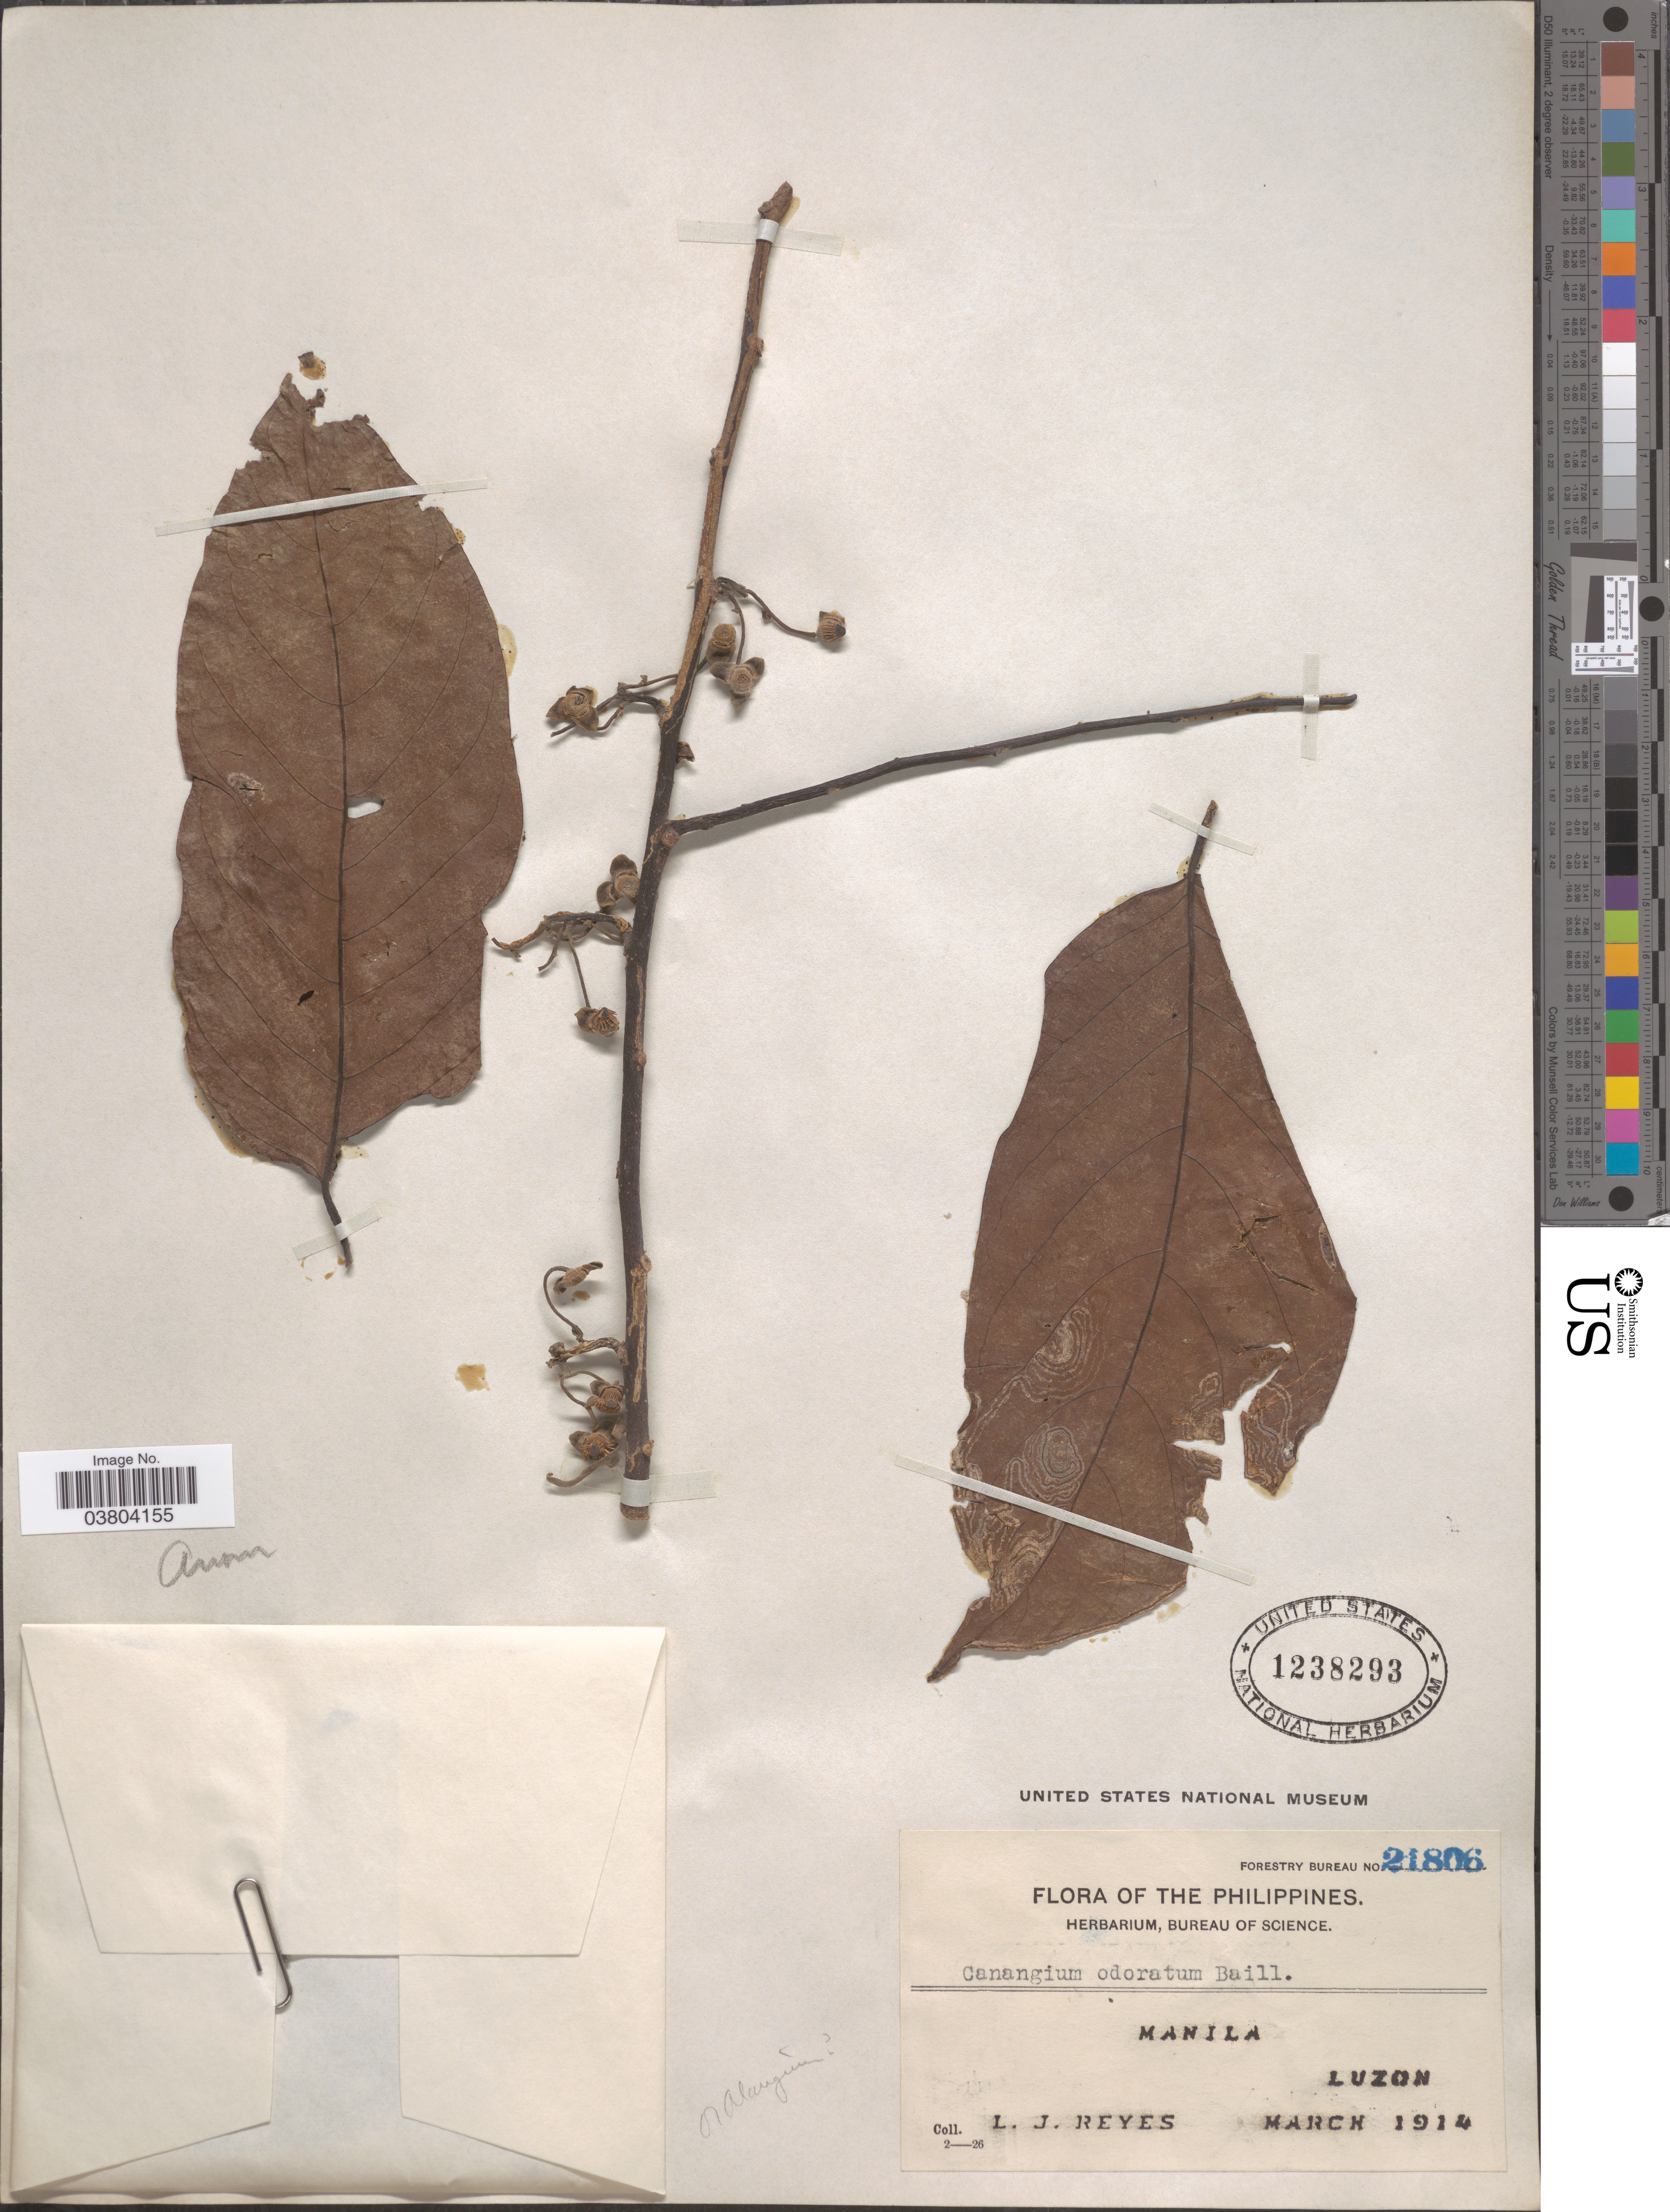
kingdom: Plantae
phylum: Tracheophyta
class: Magnoliopsida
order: Magnoliales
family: Annonaceae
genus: Cananga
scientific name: Cananga odorata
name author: (Lam.) Hook. f. & Thomson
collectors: L. Reyes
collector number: Forestry Bureau 21806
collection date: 1914-03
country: Philippines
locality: Manila. Luzon.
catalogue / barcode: US 1238293